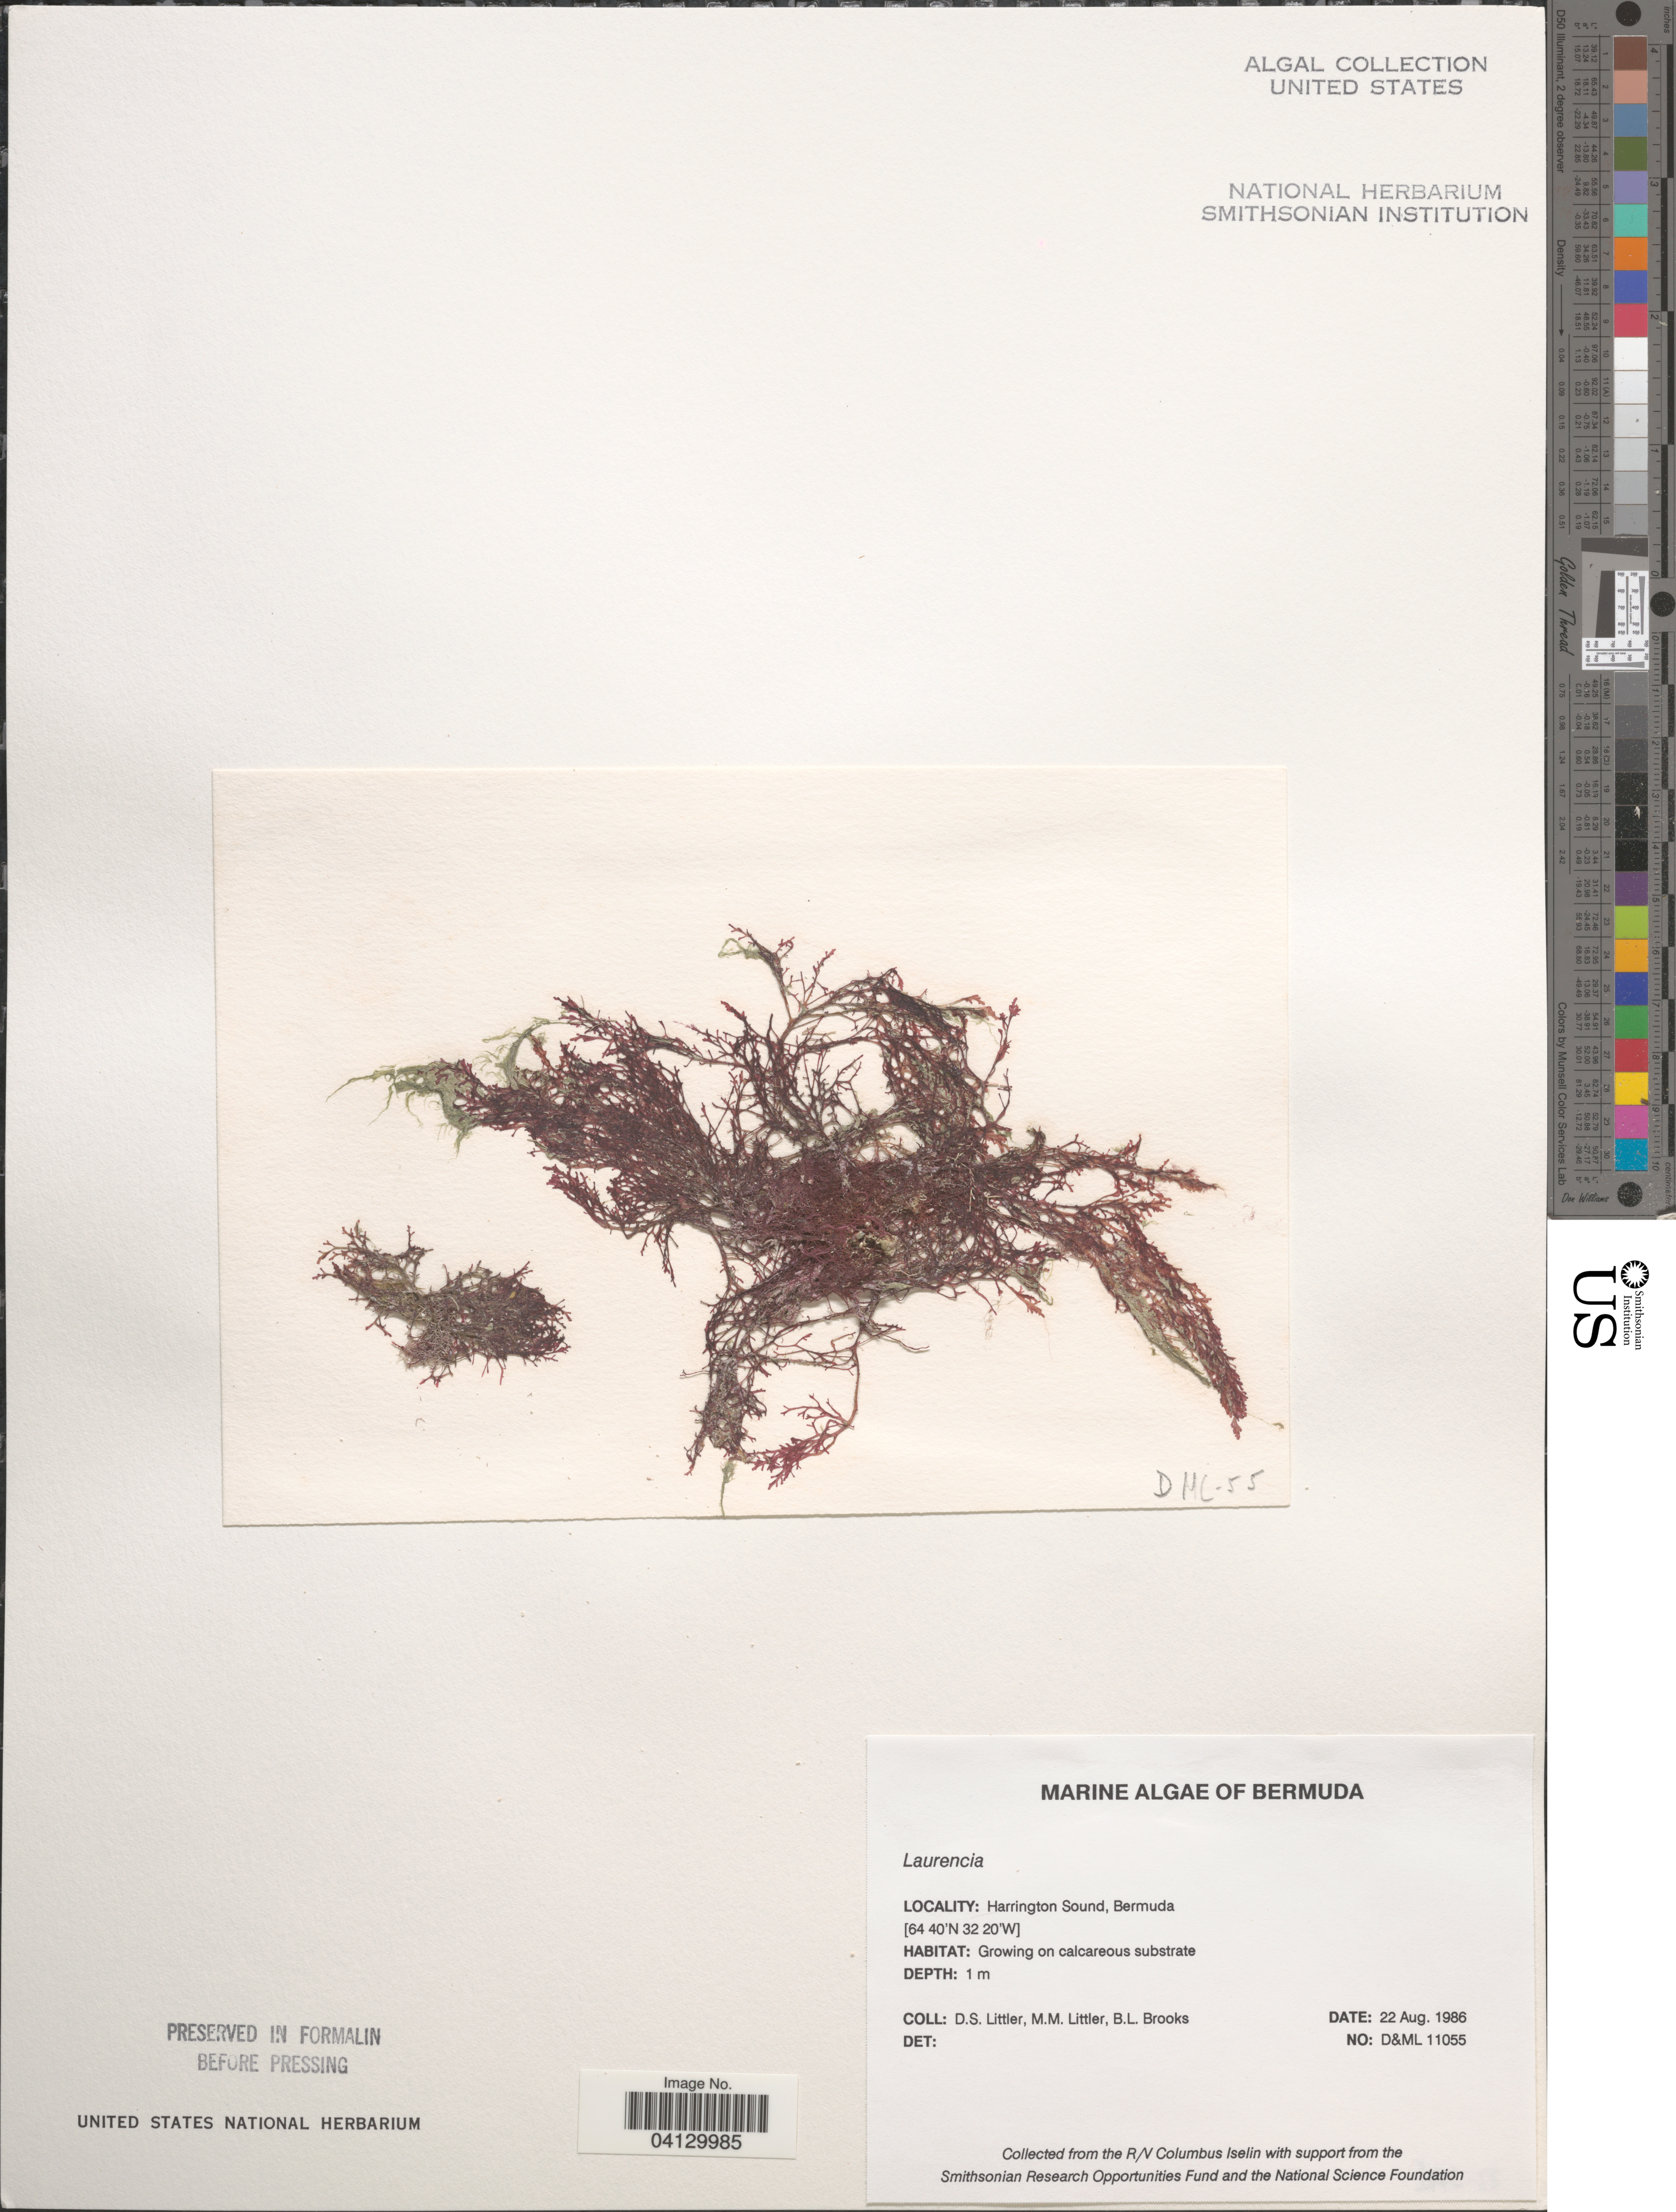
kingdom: Plantae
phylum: Rhodophyta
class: Florideophyceae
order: Ceramiales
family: Rhodomelaceae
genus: Laurencia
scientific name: Laurencia sp.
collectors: D. S. Littler & B. Brooks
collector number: D&ML 11055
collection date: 1986-08-22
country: Bermuda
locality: Harrington Sound.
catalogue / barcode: US 328778